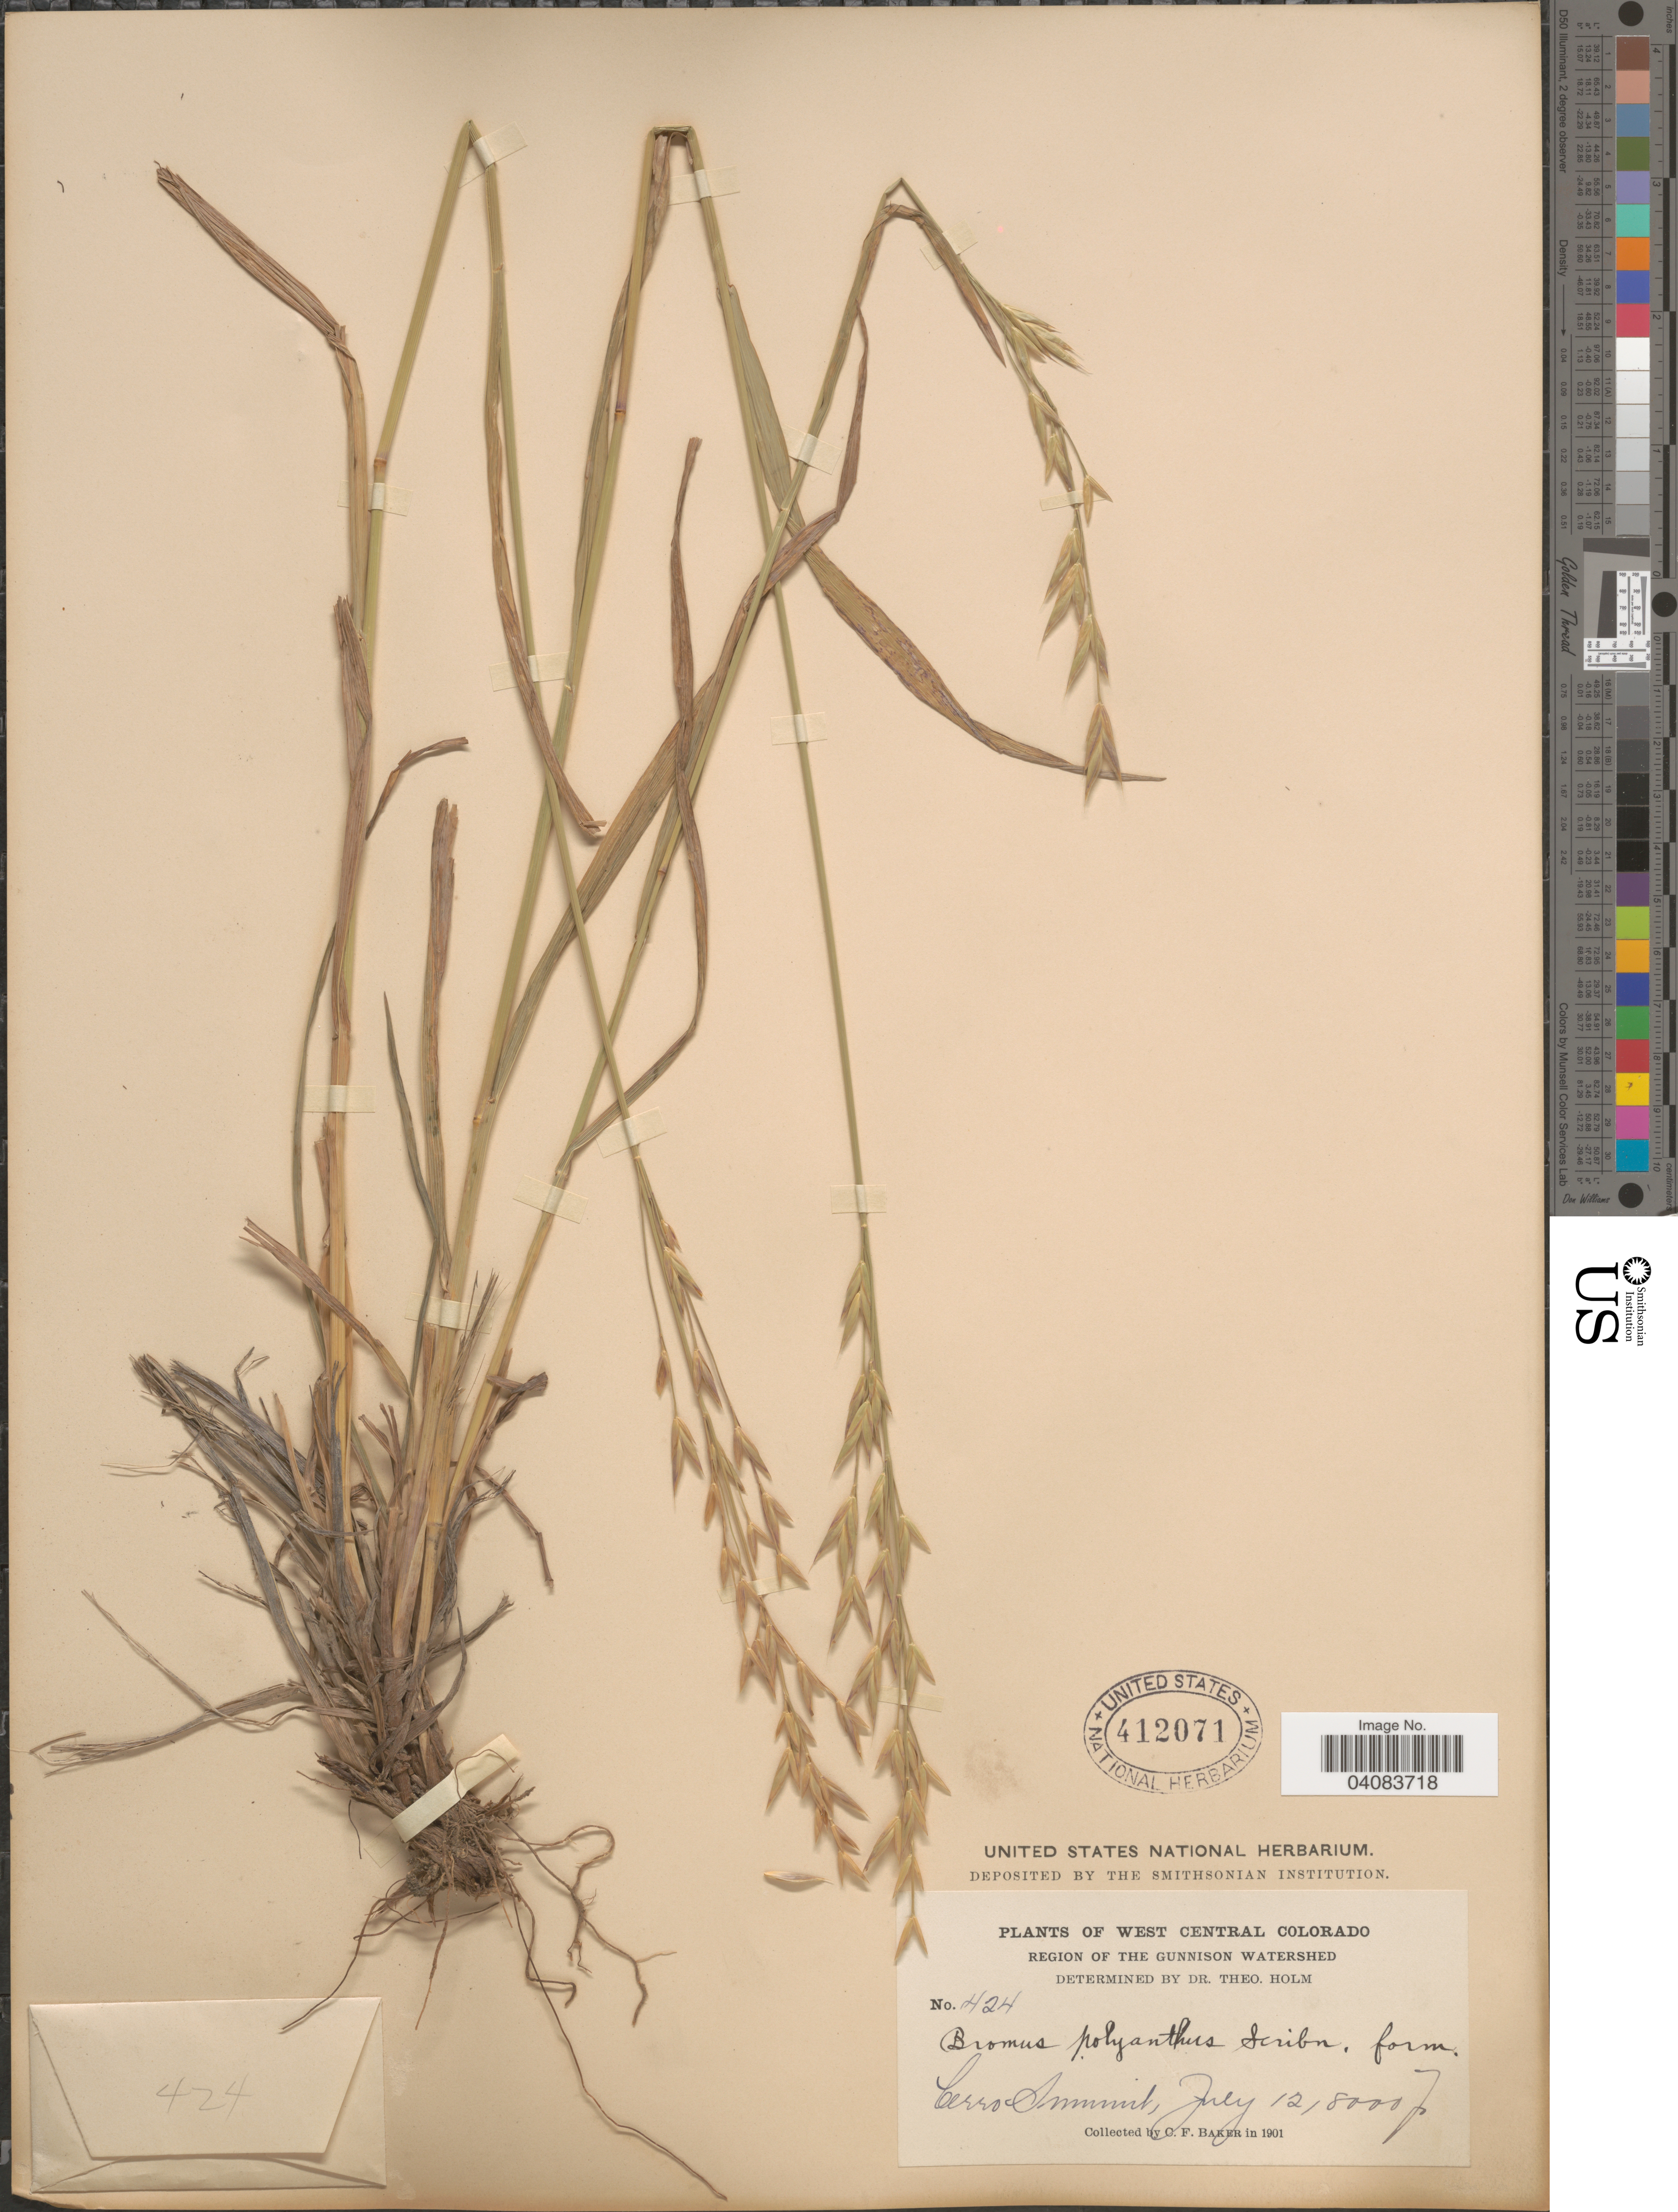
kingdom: Plantae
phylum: Tracheophyta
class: Liliopsida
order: Poales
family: Poaceae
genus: Bromus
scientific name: Bromus polyanthus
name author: Scribn. ex Shear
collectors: C. F. Baker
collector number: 424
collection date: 1901-07-12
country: United States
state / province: Colorado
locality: West Central Colorado. Region of the Gunnison Watershed. Cerro Summit.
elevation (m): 2438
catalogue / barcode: US 412071